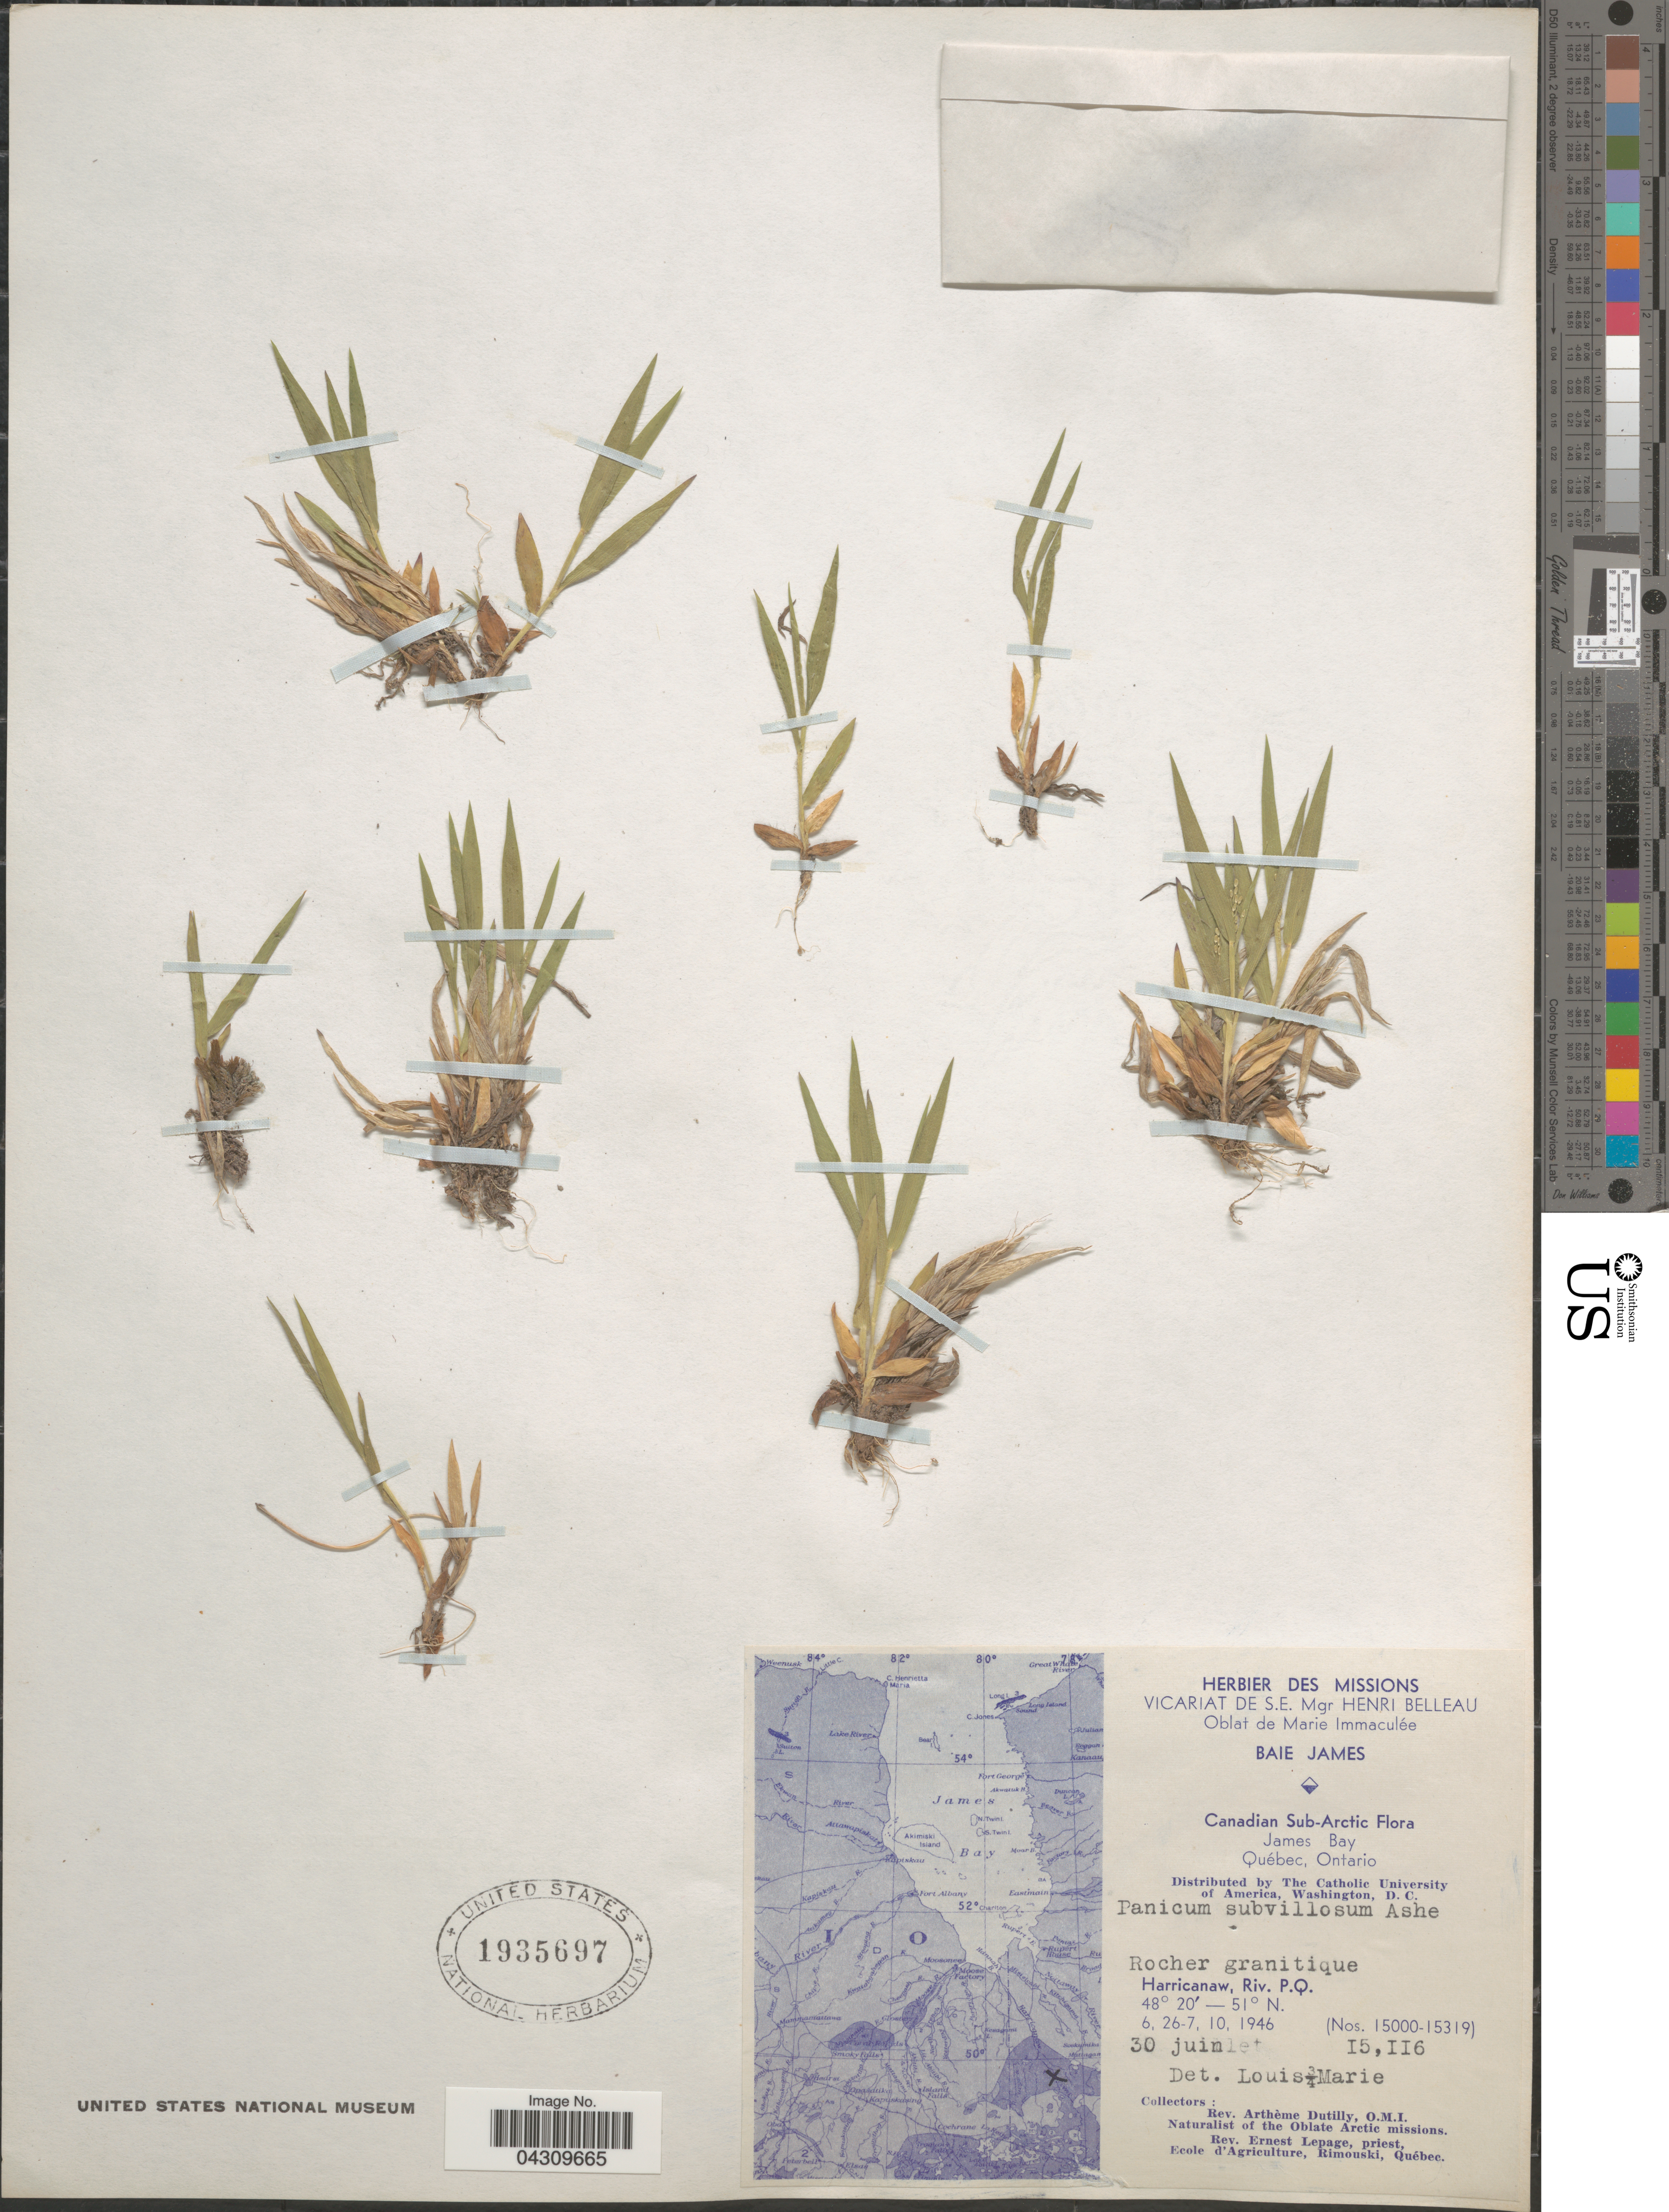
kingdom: Plantae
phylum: Tracheophyta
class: Liliopsida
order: Poales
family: Poaceae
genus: Dichanthelium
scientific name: Dichanthelium acuminatum var. acuminatum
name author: (Sw.) Gould & C.A. Clark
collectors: A. Dutilly & E. Lepage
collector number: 15116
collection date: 1946-06-30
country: Canada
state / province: Quebec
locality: Canadian Sub-Arctic Flora. James Bay. Harricanaw, Riv. P.Q.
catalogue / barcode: US 1935697